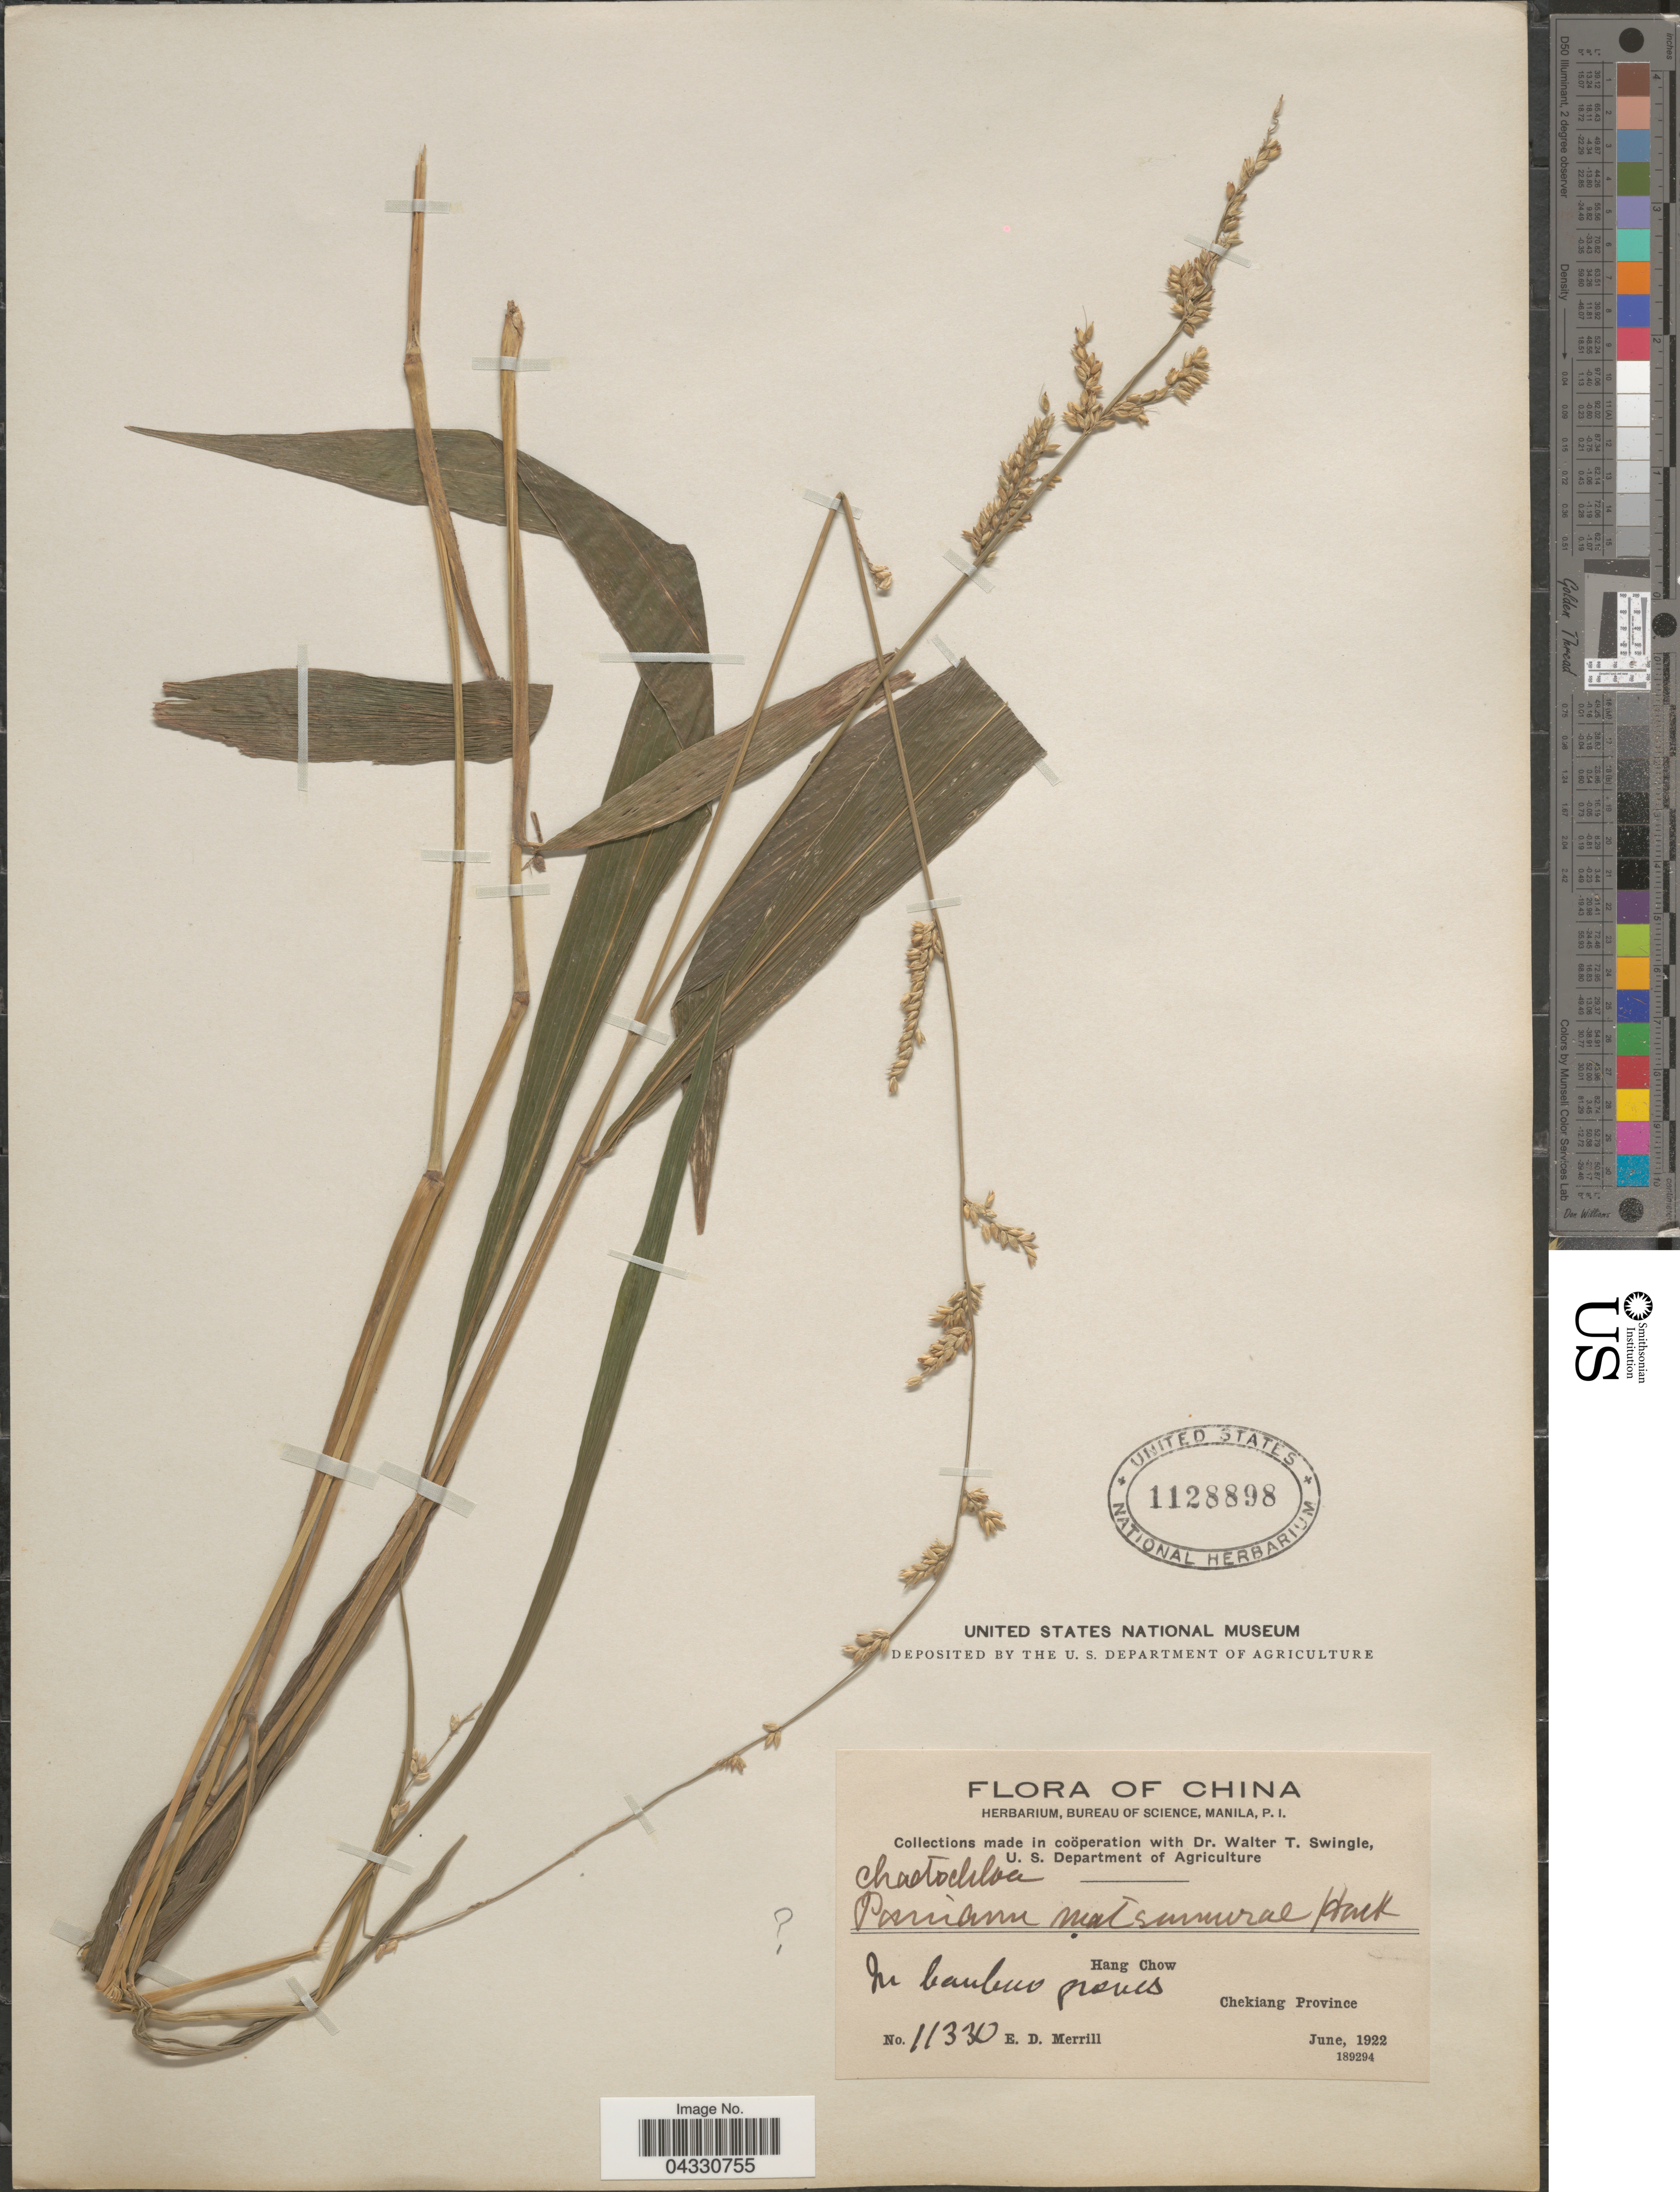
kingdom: Plantae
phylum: Tracheophyta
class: Liliopsida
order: Poales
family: Poaceae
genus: Setaria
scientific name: Setaria sp.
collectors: E. D. Merrill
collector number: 11330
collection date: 1922-06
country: China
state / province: Zhejiang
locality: Hang Chow. In bamboo groves. Chekiang Province.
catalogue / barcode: US 1128898